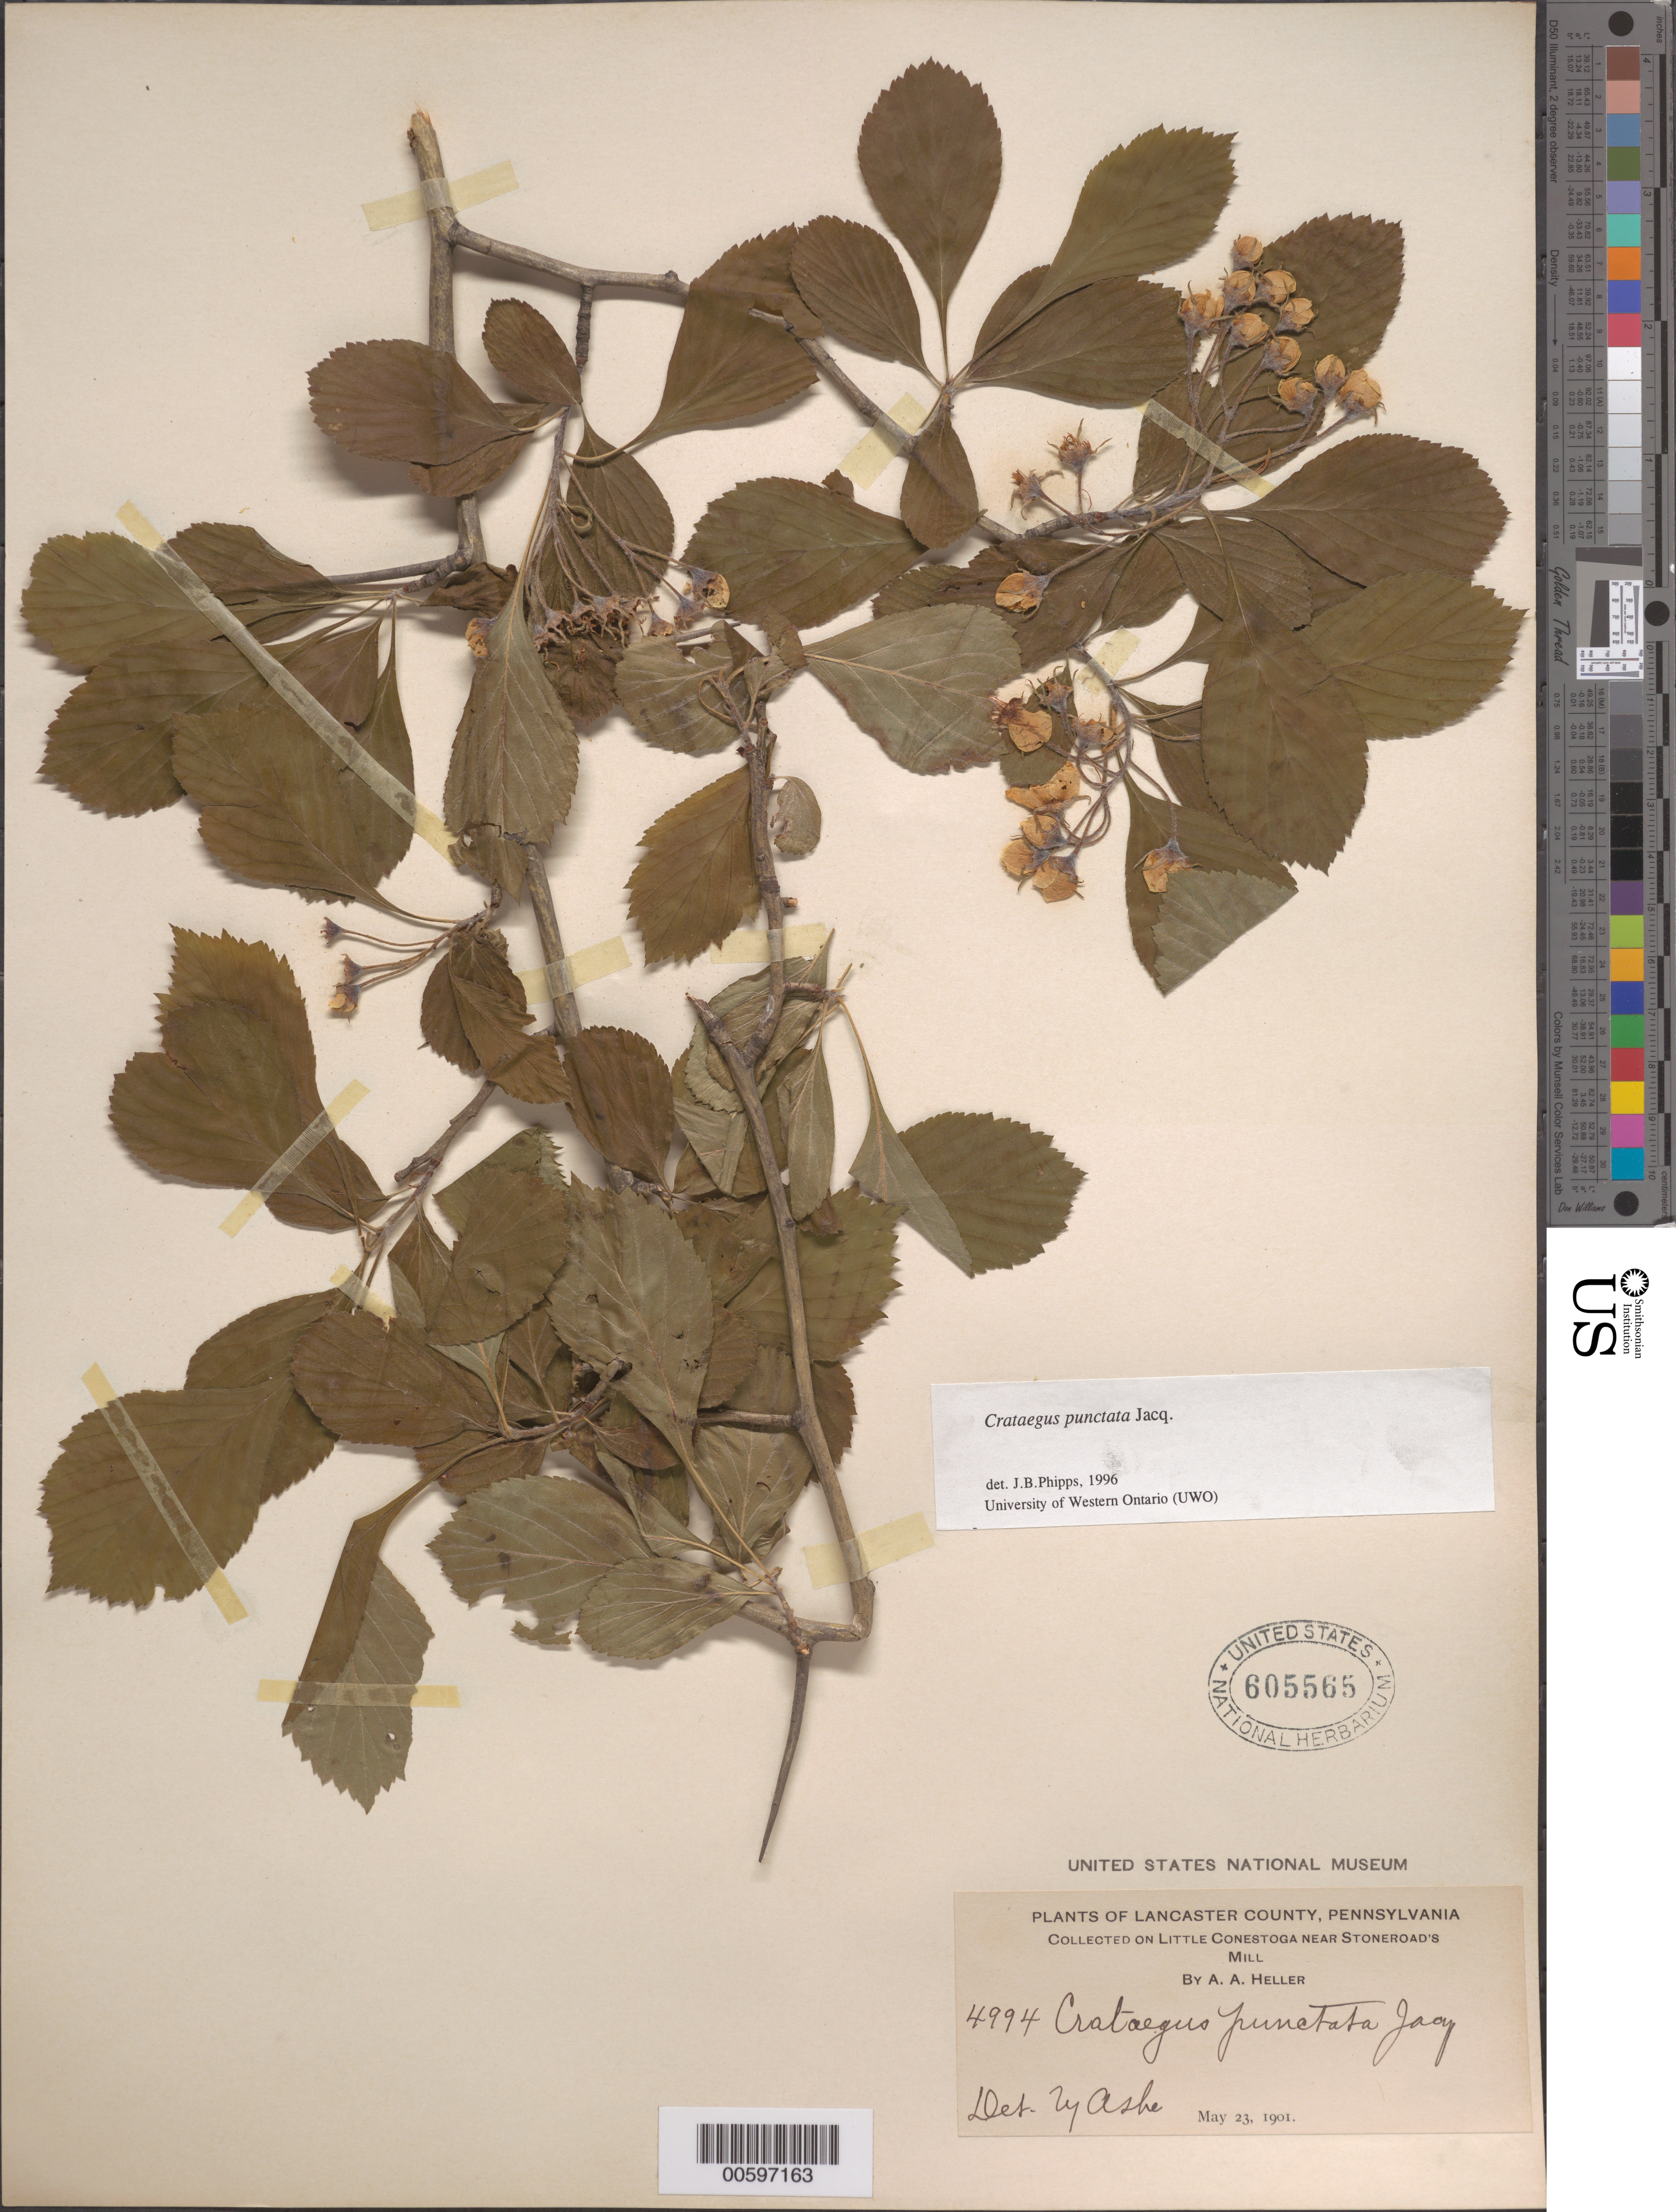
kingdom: Plantae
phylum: Tracheophyta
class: Magnoliopsida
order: Rosales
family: Rosaceae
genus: Crataegus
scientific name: Crataegus punctata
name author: Jacq.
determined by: Phipps, James B., (UWO), University of Western Ontario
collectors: A. A. Heller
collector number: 4994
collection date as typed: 23 May 1901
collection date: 1901-05-23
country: United States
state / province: Pennsylvania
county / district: Lancaster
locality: On Little Conestoga near Stoneroad's mill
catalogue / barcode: US 605565